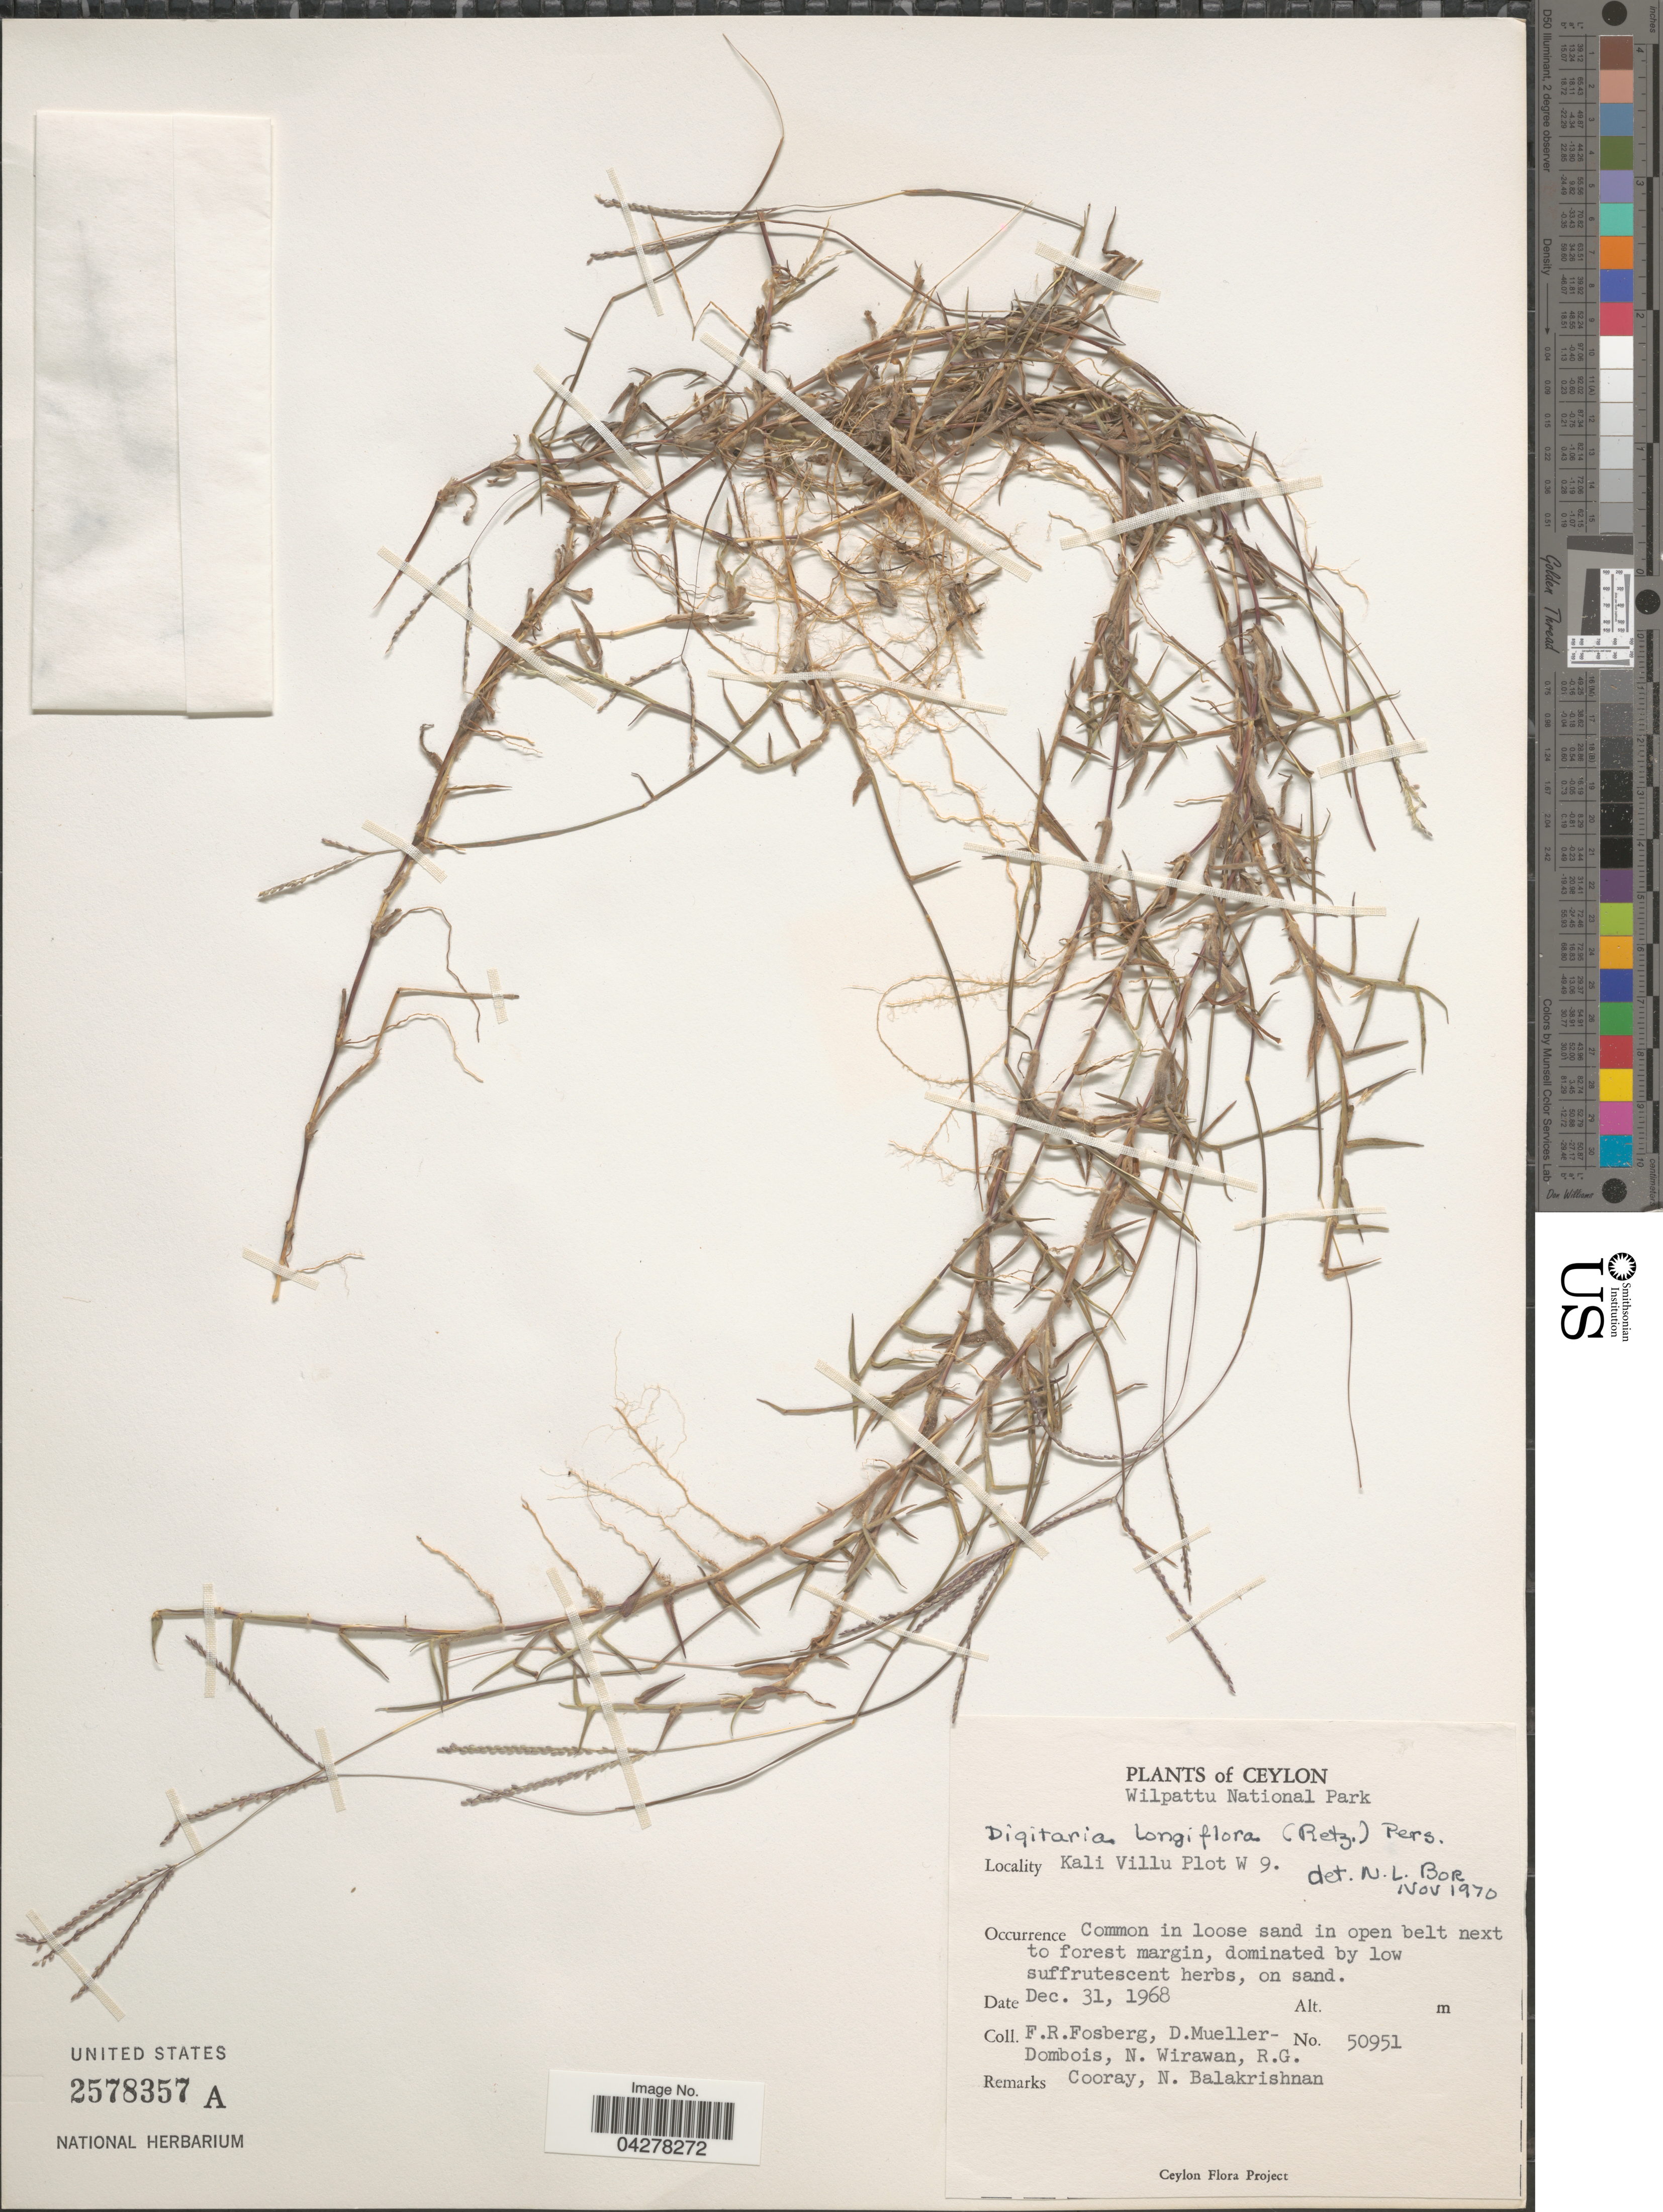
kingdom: Plantae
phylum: Tracheophyta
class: Liliopsida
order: Poales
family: Poaceae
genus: Digitaria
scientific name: Digitaria longiflora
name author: (Retz.) Pers.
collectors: F. R. Fosberg, D. Mueller-Dombois, N. Wirawan, R. Cooray & N. Balakrishnan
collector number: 50951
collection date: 1968-12-31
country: Sri Lanka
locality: Ceylon. Wilpattu National Park. Kali Villu Plot W 9. Common in loose sand in open belt next to forest margin, dominated by low suffrutescent herbs, on sand.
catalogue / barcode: US 2578357A